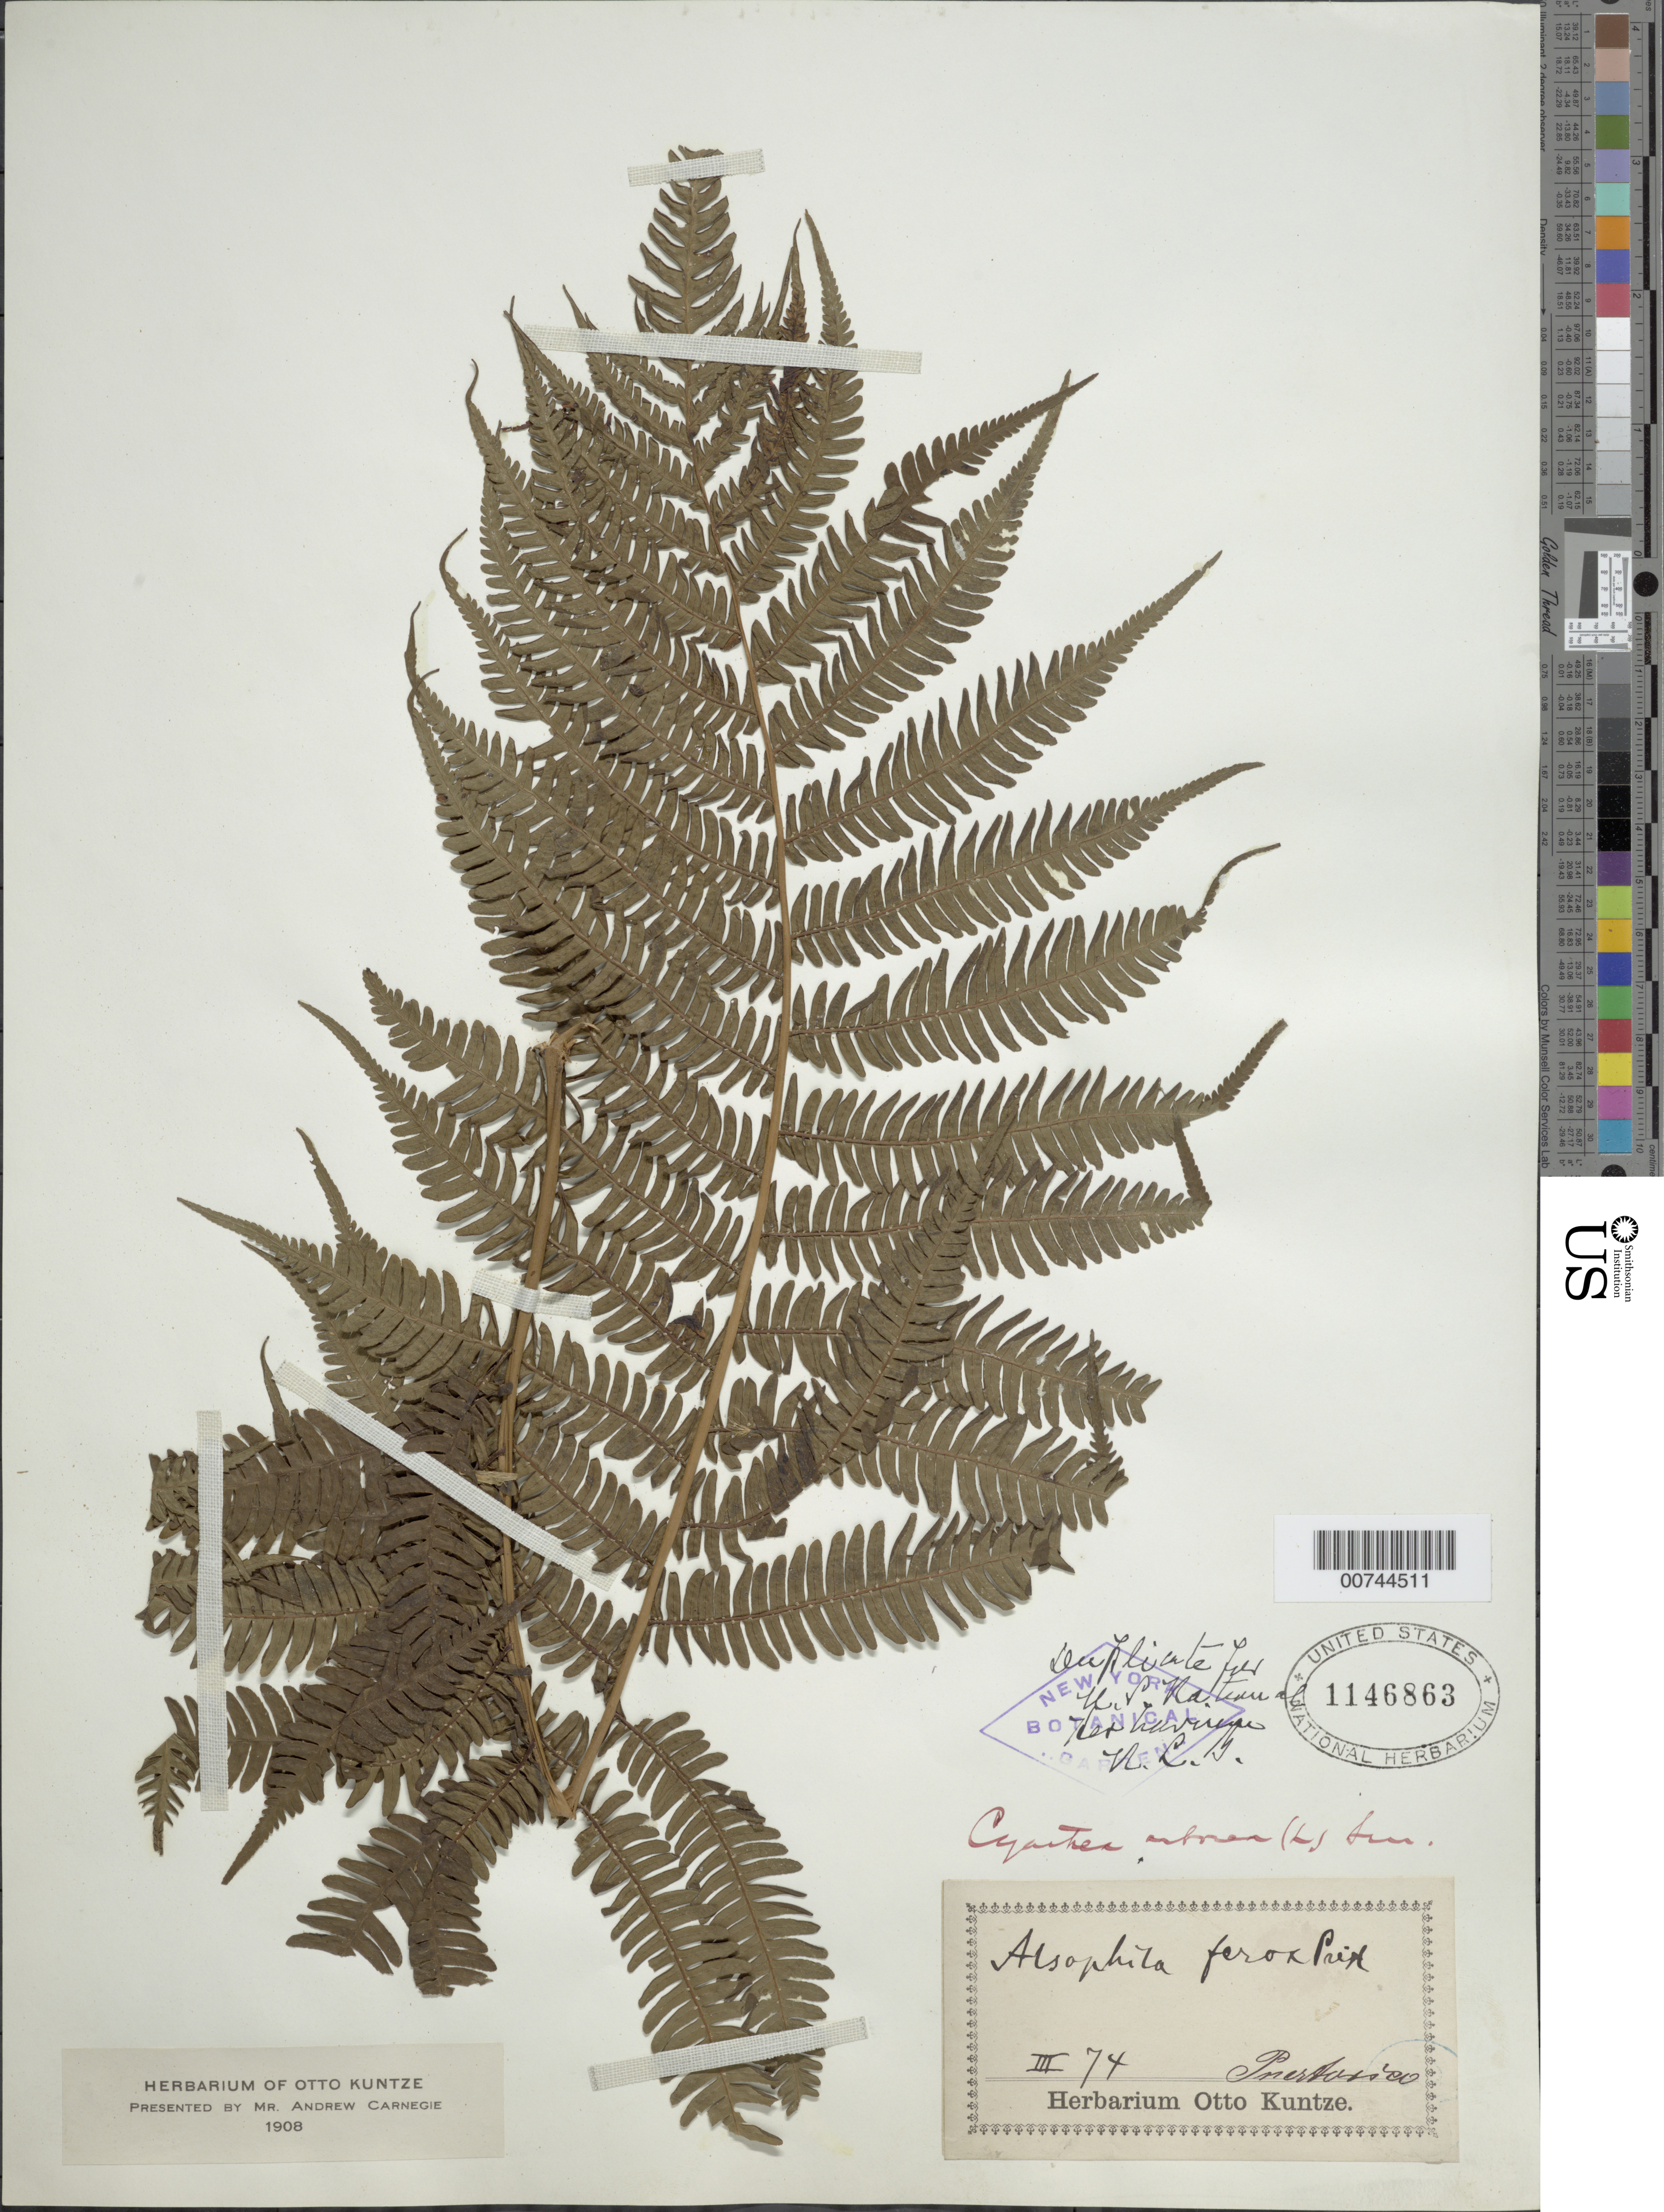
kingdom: Plantae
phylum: Tracheophyta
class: Polypodiopsida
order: Cyatheales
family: Cyatheaceae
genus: Cyathea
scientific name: Cyathea arborea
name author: (L.) Sm.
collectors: C.E.O. Kuntze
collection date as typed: Mar 1874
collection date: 1874-03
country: Puerto Rico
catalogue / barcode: US 1146863